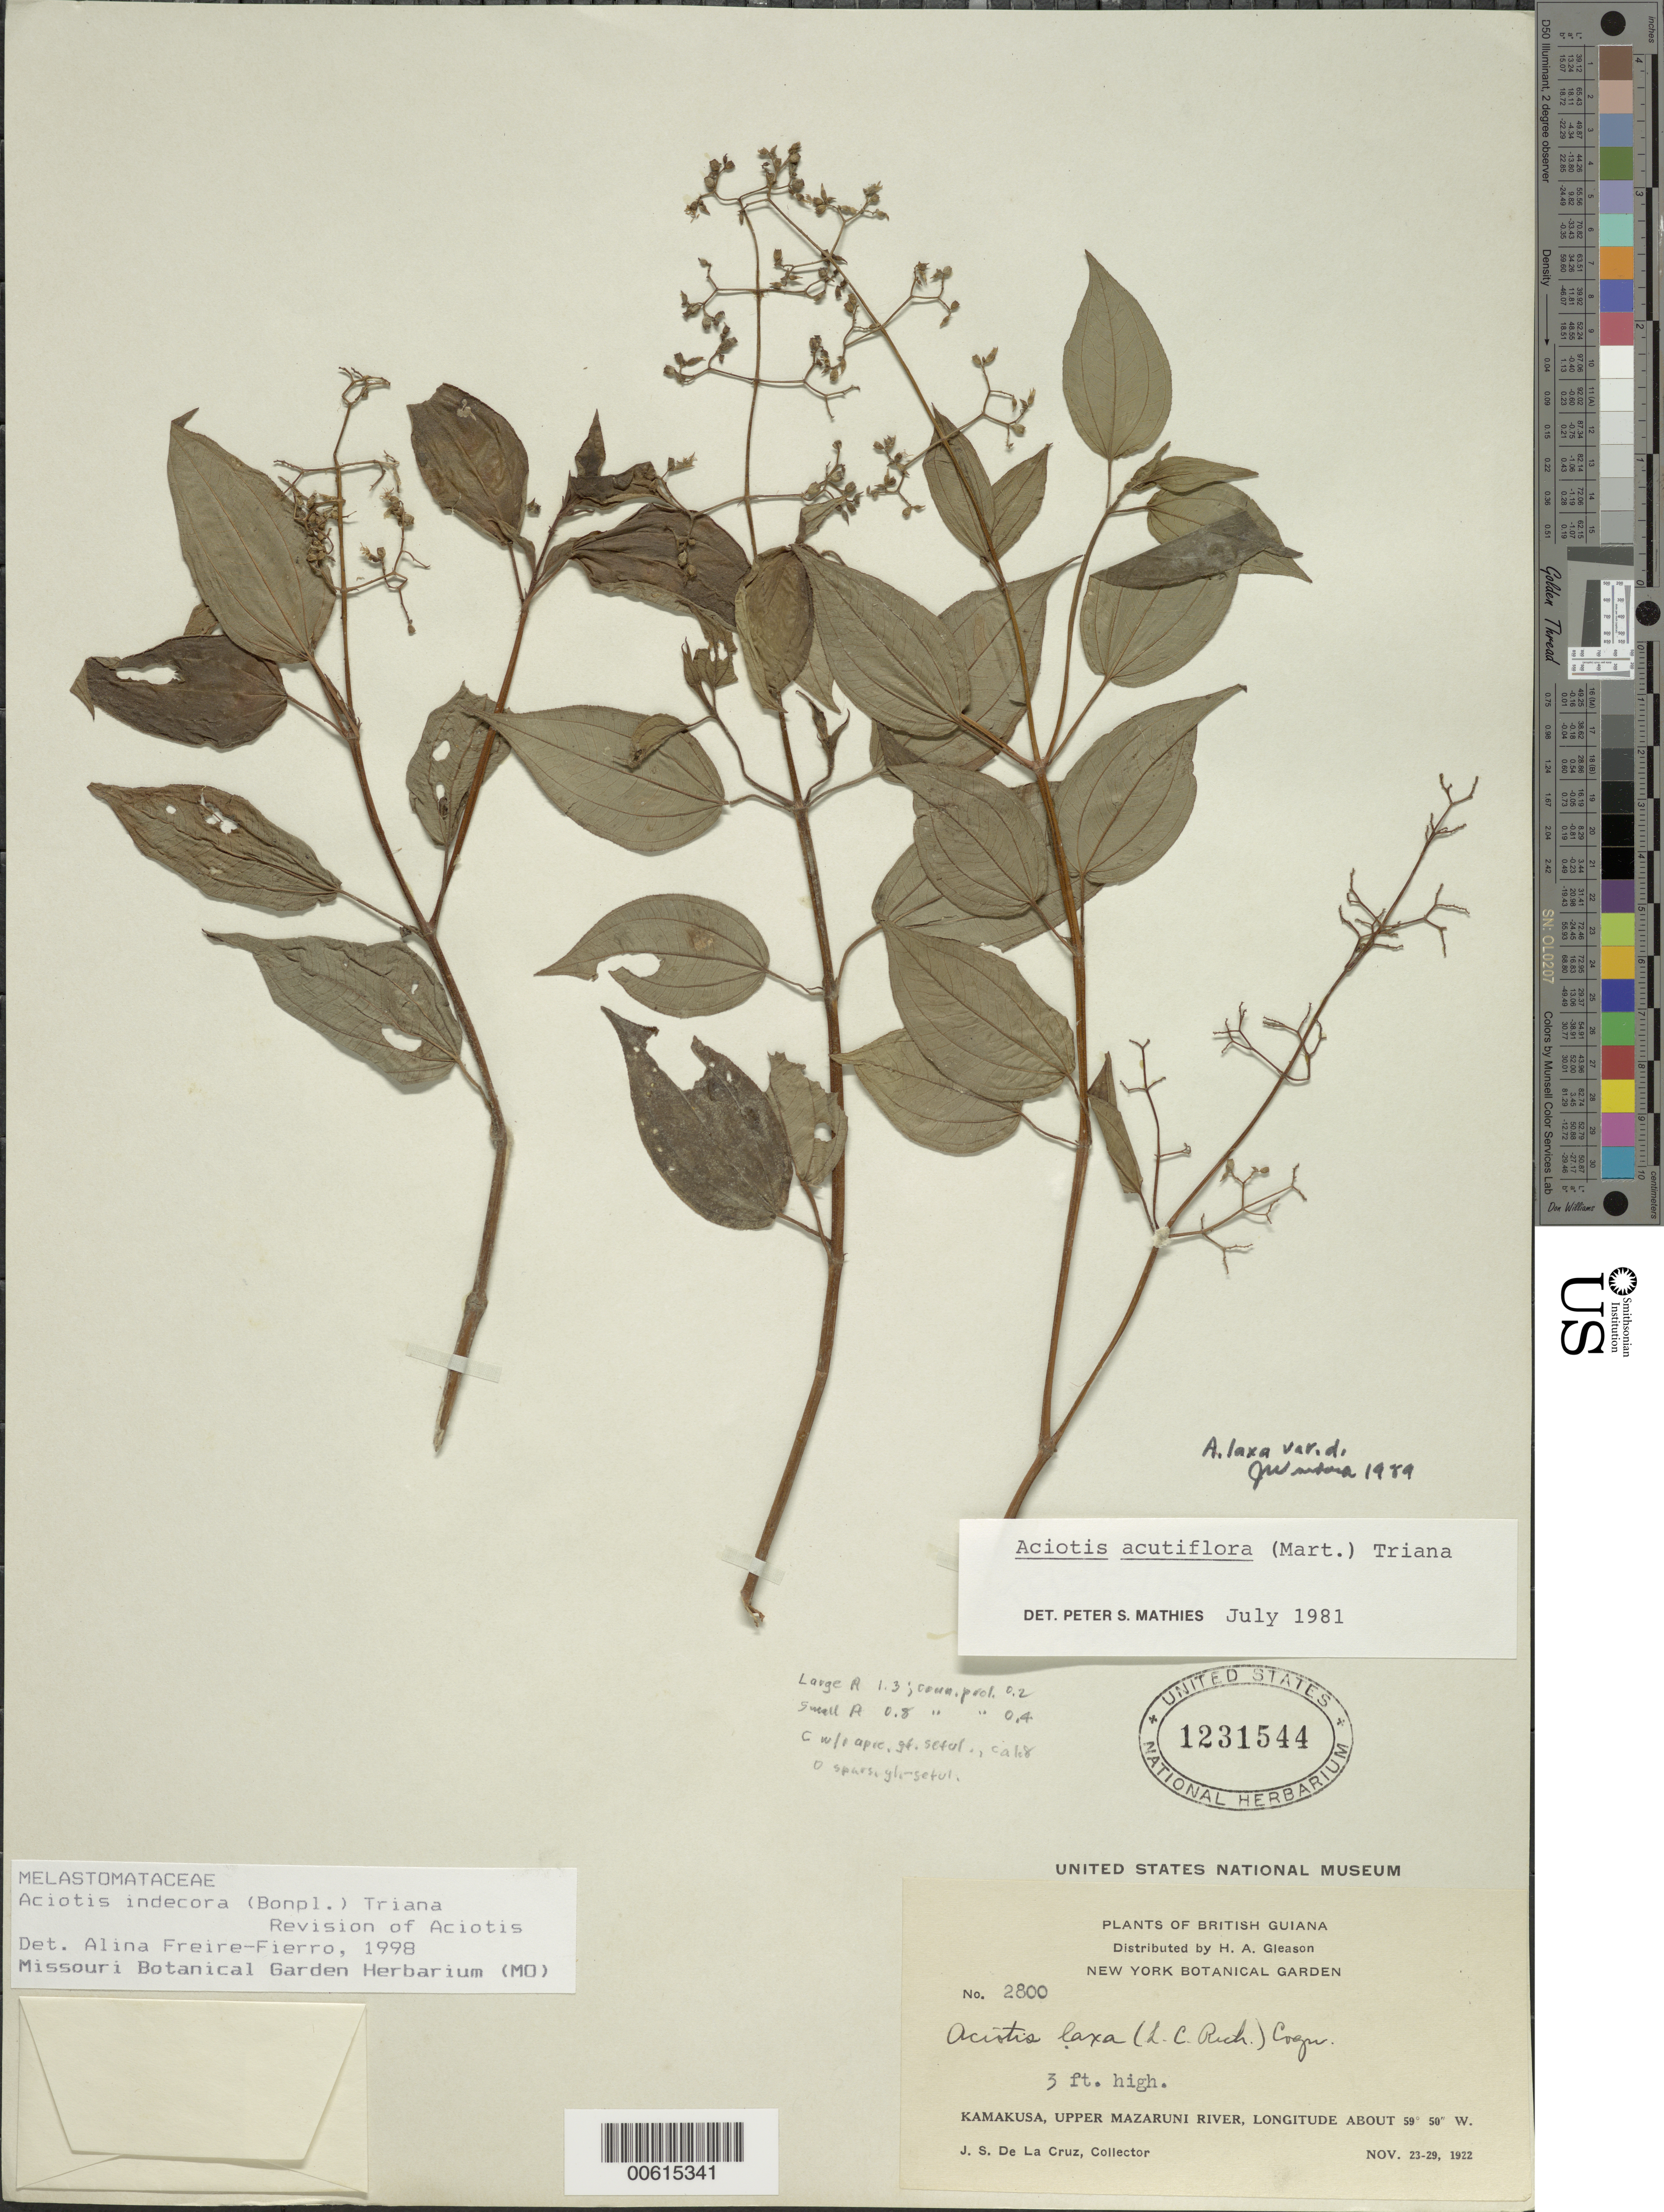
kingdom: Plantae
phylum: Tracheophyta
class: Magnoliopsida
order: Myrtales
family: Melastomataceae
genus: Aciotis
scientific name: Aciotis indecora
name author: (Bonpl.) Triana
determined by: Freire-Fierro, A.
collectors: J. S. de la Cruz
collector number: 2800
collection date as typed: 23-Nov-22 to 29-Nov-22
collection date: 1922-11-23/1922-11-29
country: Guyana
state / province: Cuyuni-Mazaruni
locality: Kamakusa, Upper Mazaruni R.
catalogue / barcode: US 1231544